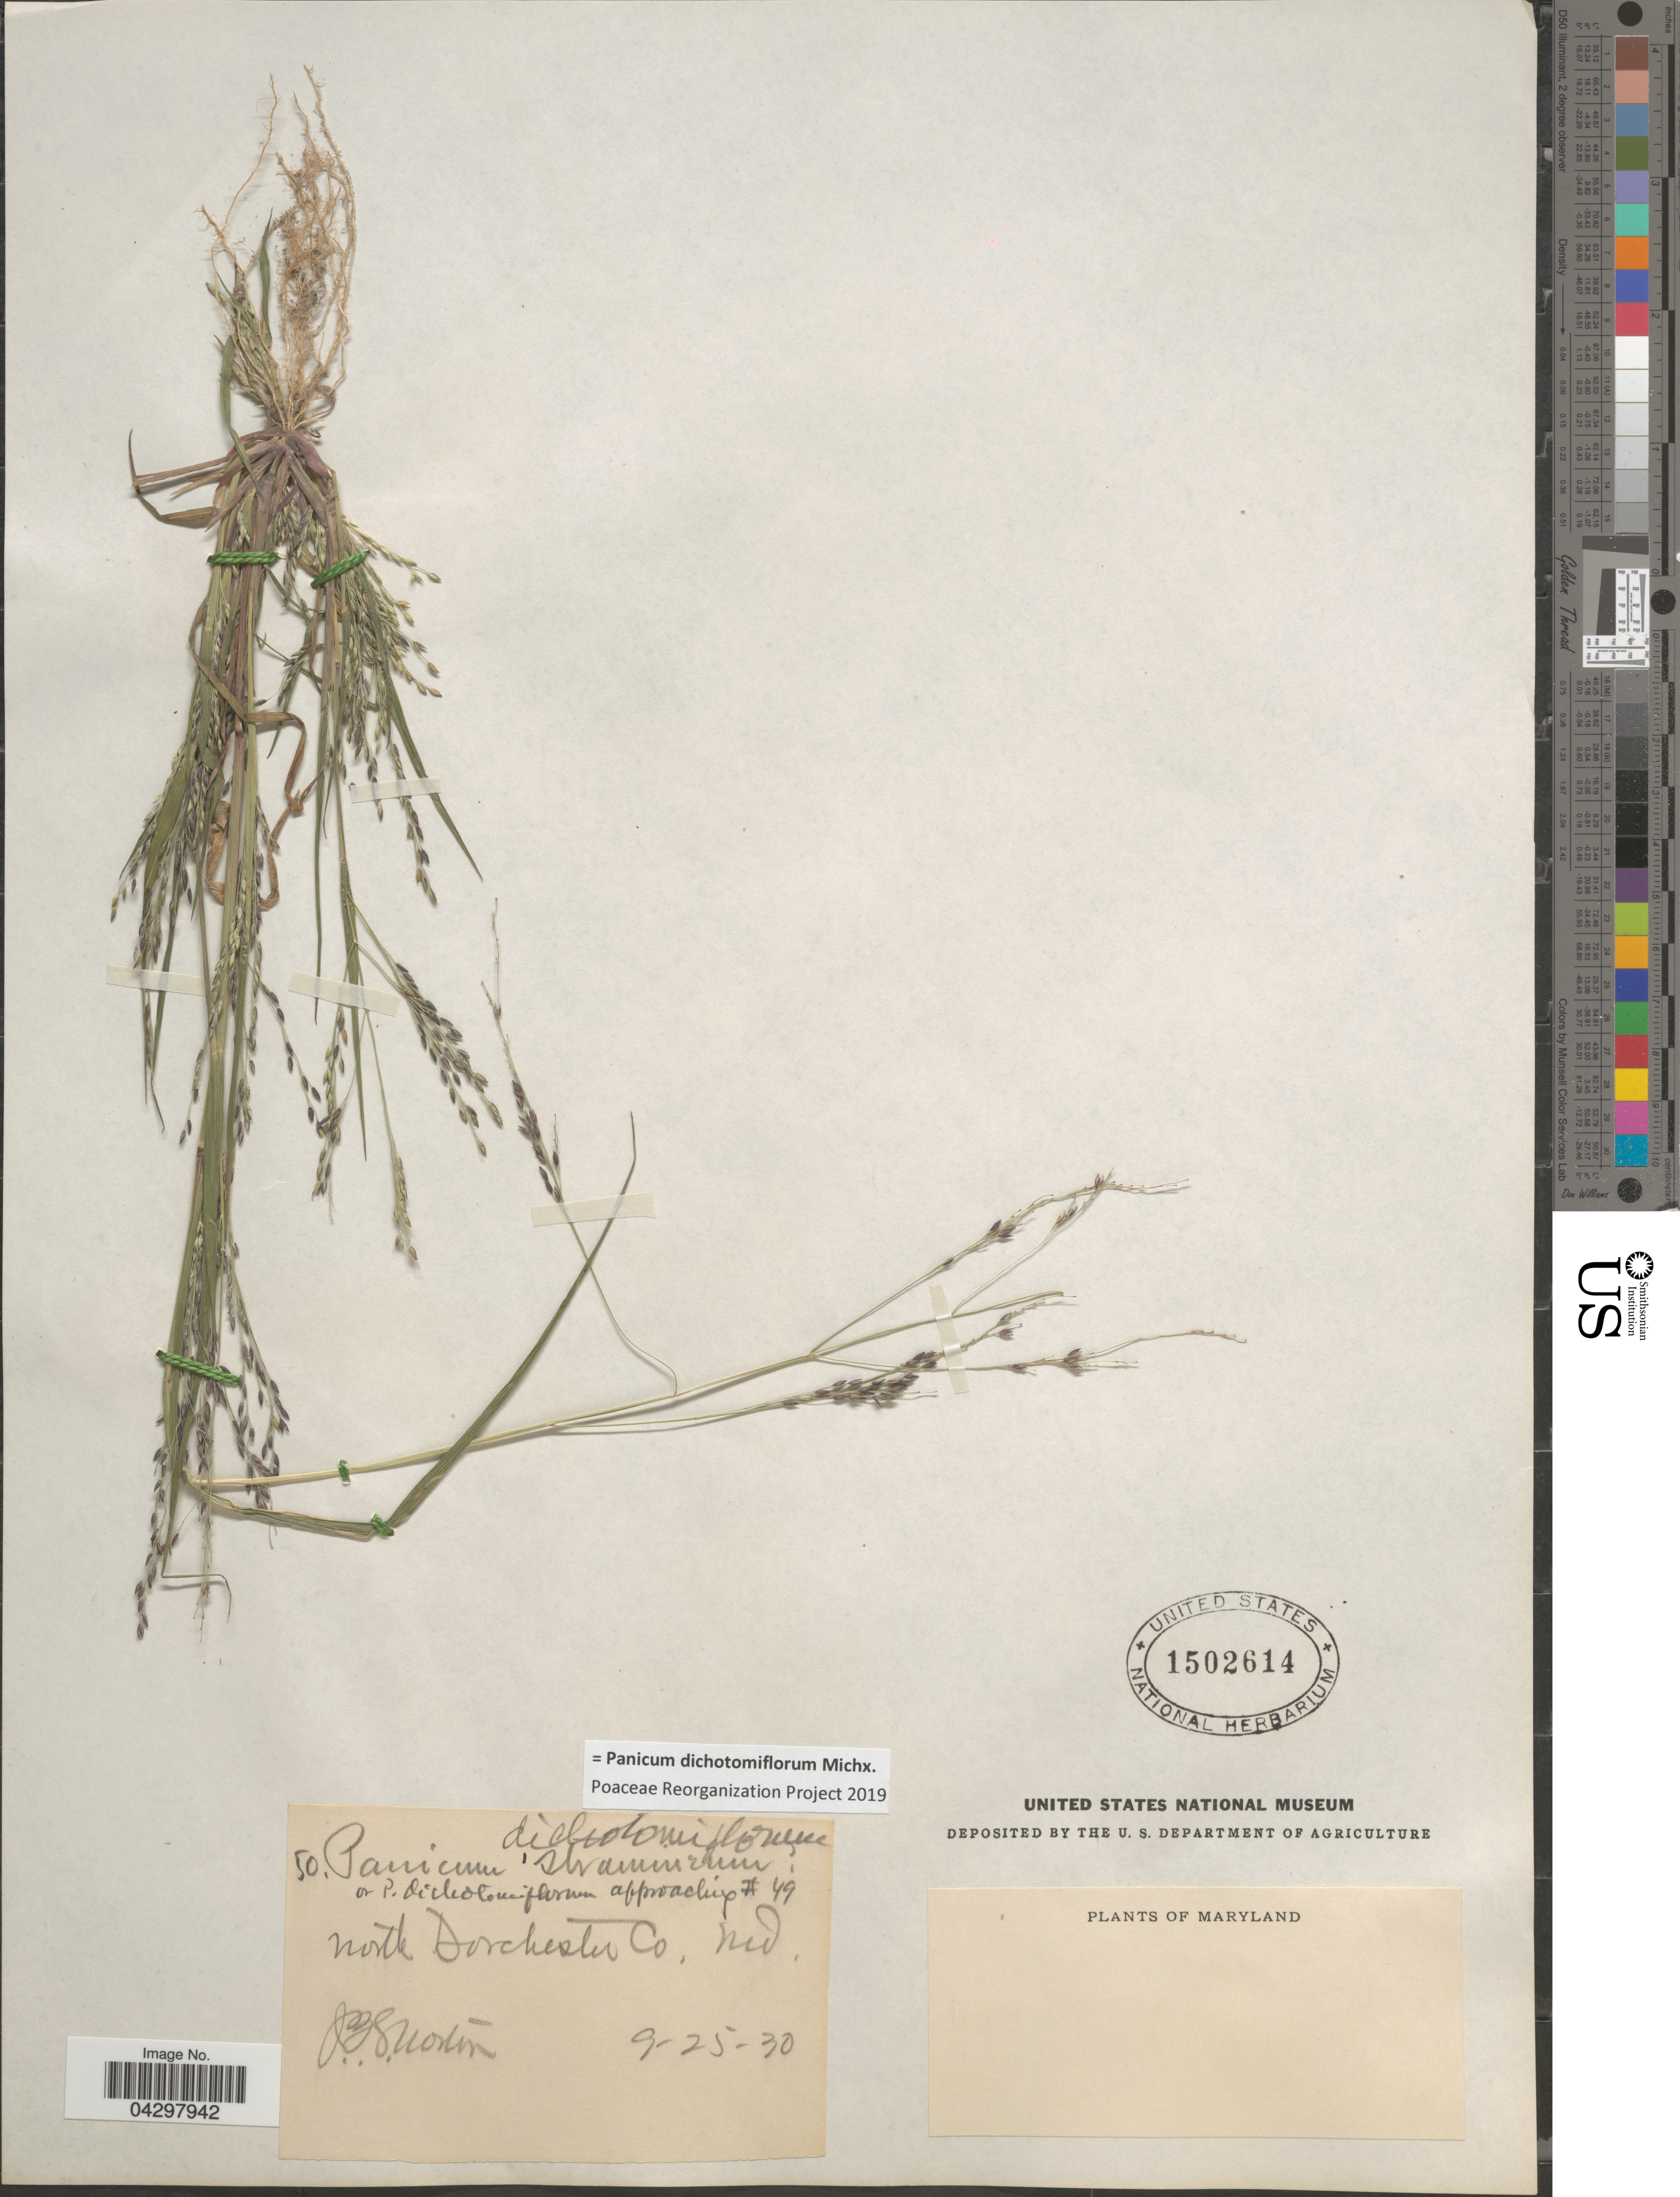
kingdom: Plantae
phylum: Tracheophyta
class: Liliopsida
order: Poales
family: Poaceae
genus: Panicum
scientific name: Panicum dichotomiflorum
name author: Michx.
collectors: J. B. S. Norton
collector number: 50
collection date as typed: Transcribed d/m/y: 25/9/30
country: United States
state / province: Maryland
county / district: Dorchester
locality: North Dorchester Co.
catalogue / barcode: US 1502614